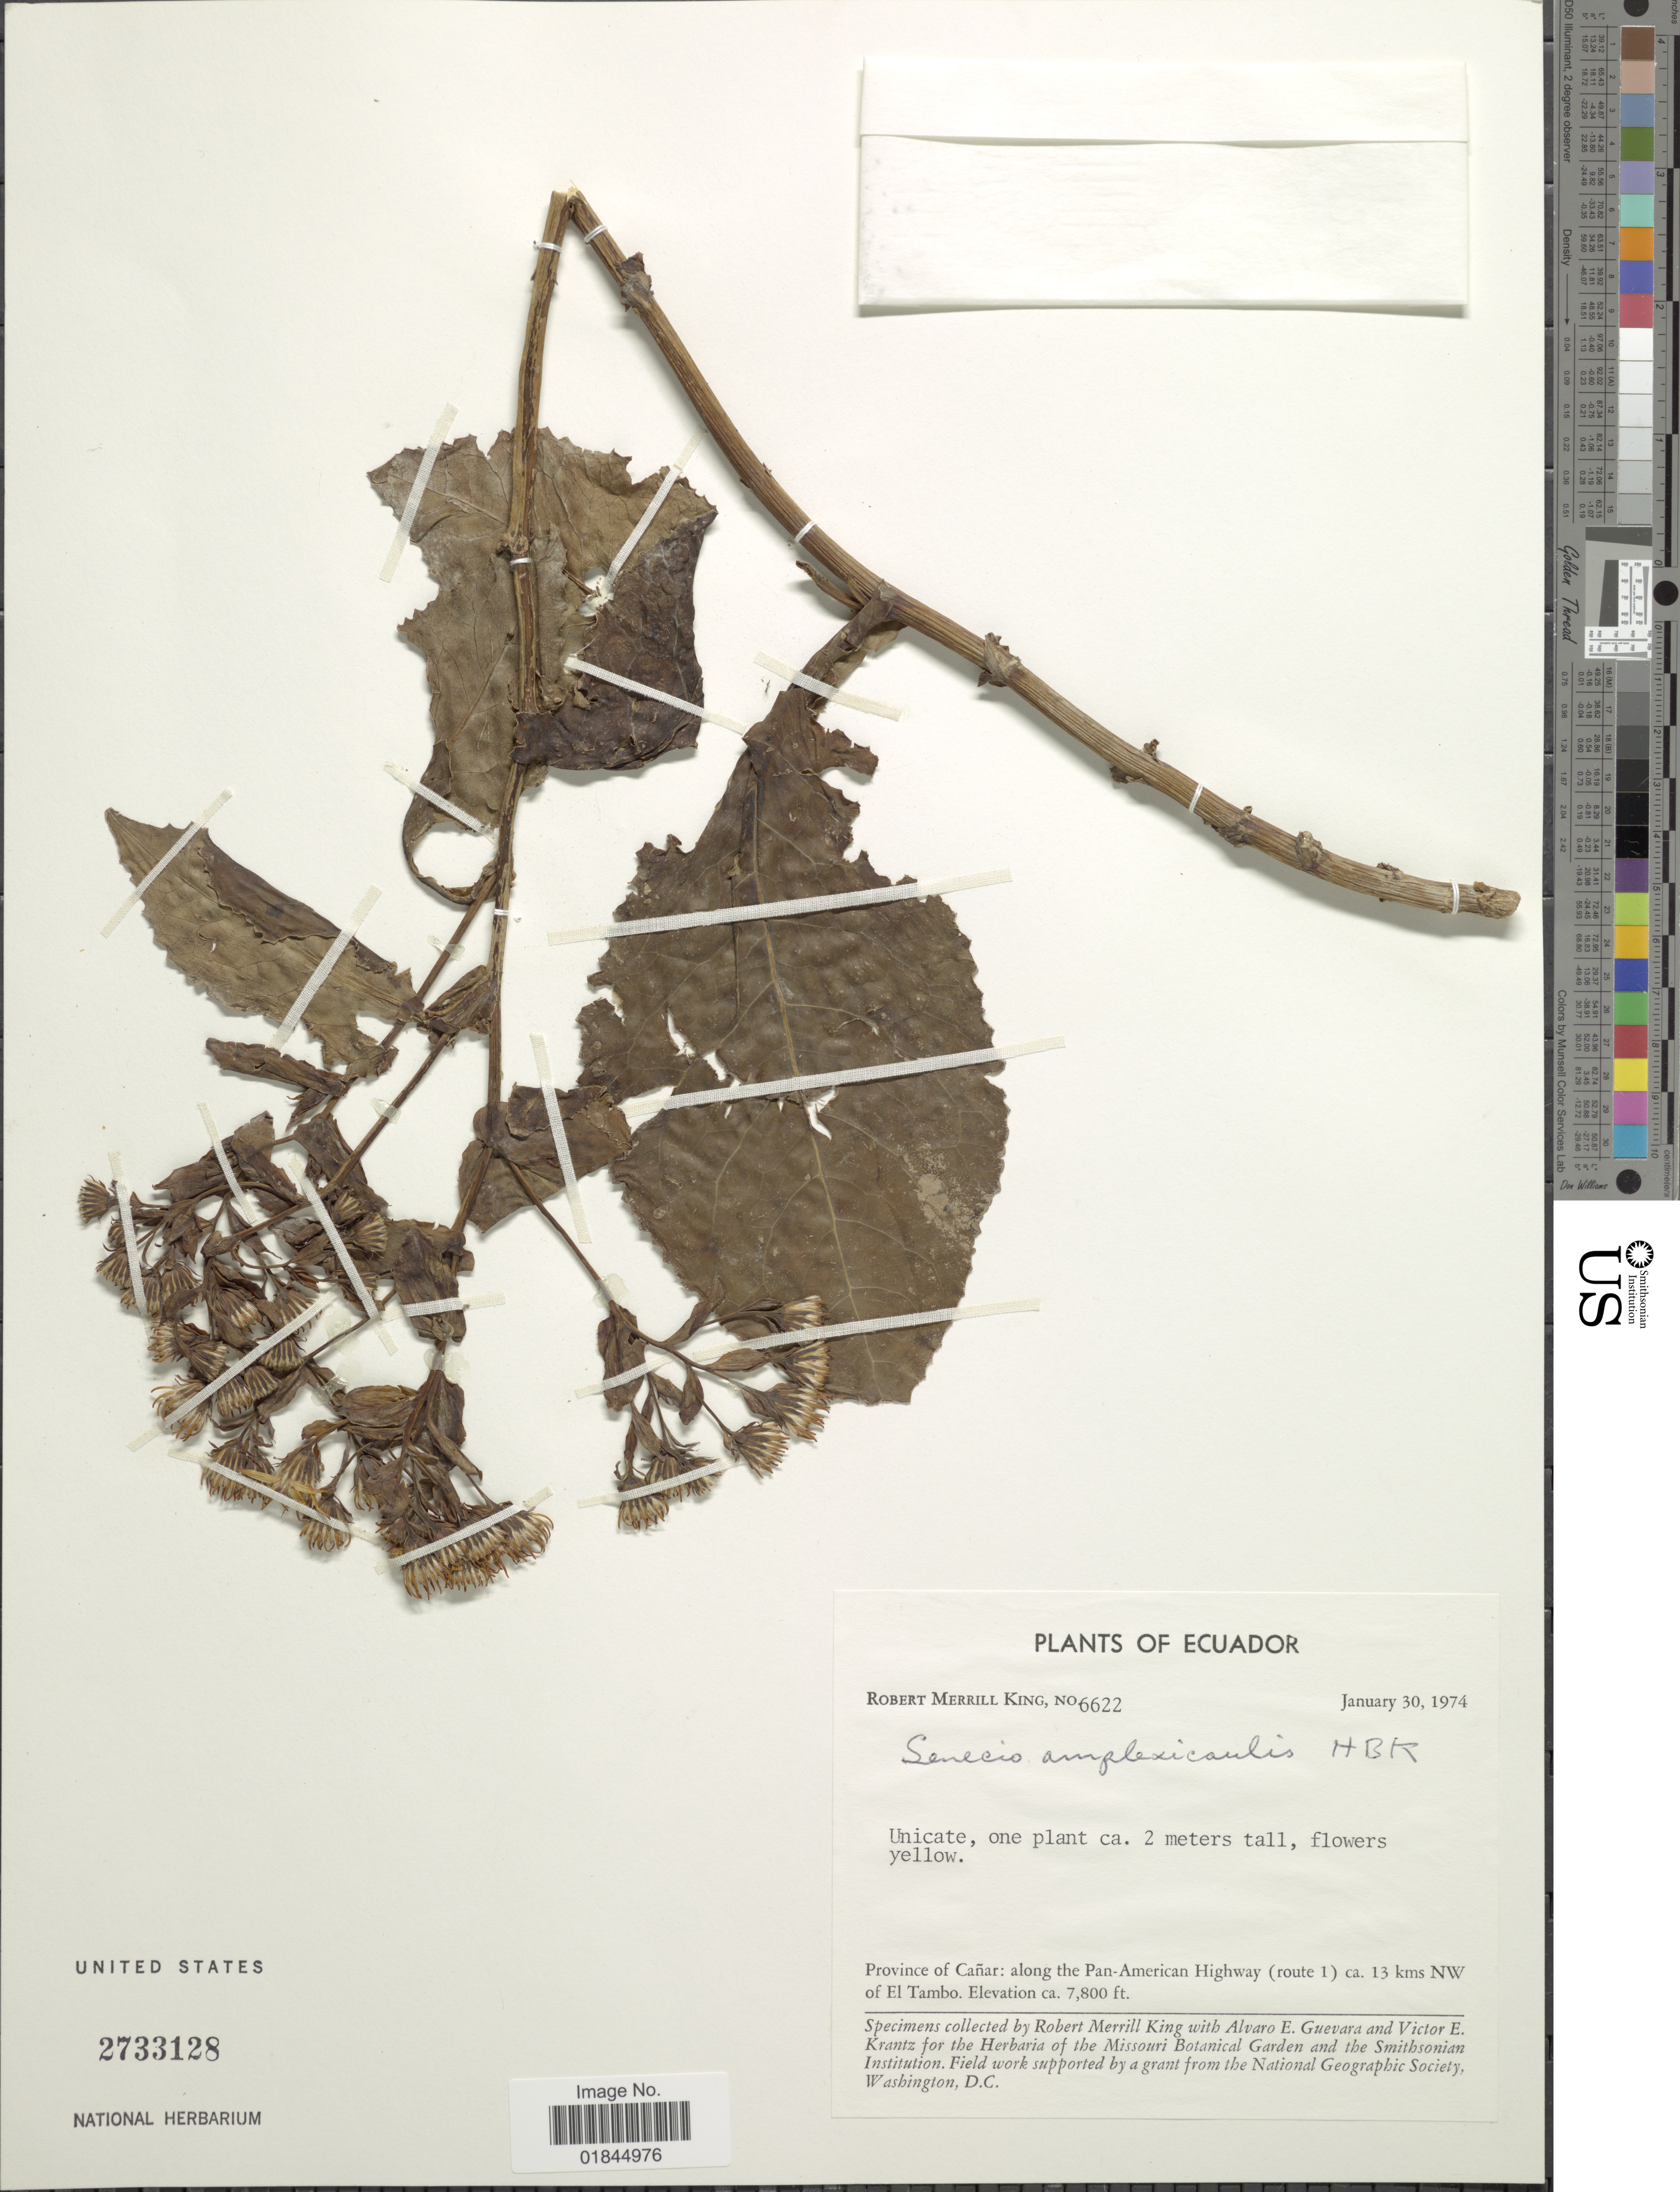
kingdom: Plantae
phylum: Tracheophyta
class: Magnoliopsida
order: Asterales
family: Asteraceae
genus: Pentacalia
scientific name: Pentacalia amplexicaulis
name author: Kunth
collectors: R. M. King, A. E. Guevara & V. Krantz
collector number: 6622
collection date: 1974-01-30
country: Ecuador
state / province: Cañar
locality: Along the Pan-American Highway (route 1) ca. 13 kms NW of El Tambo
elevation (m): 2377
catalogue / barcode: US 2733128